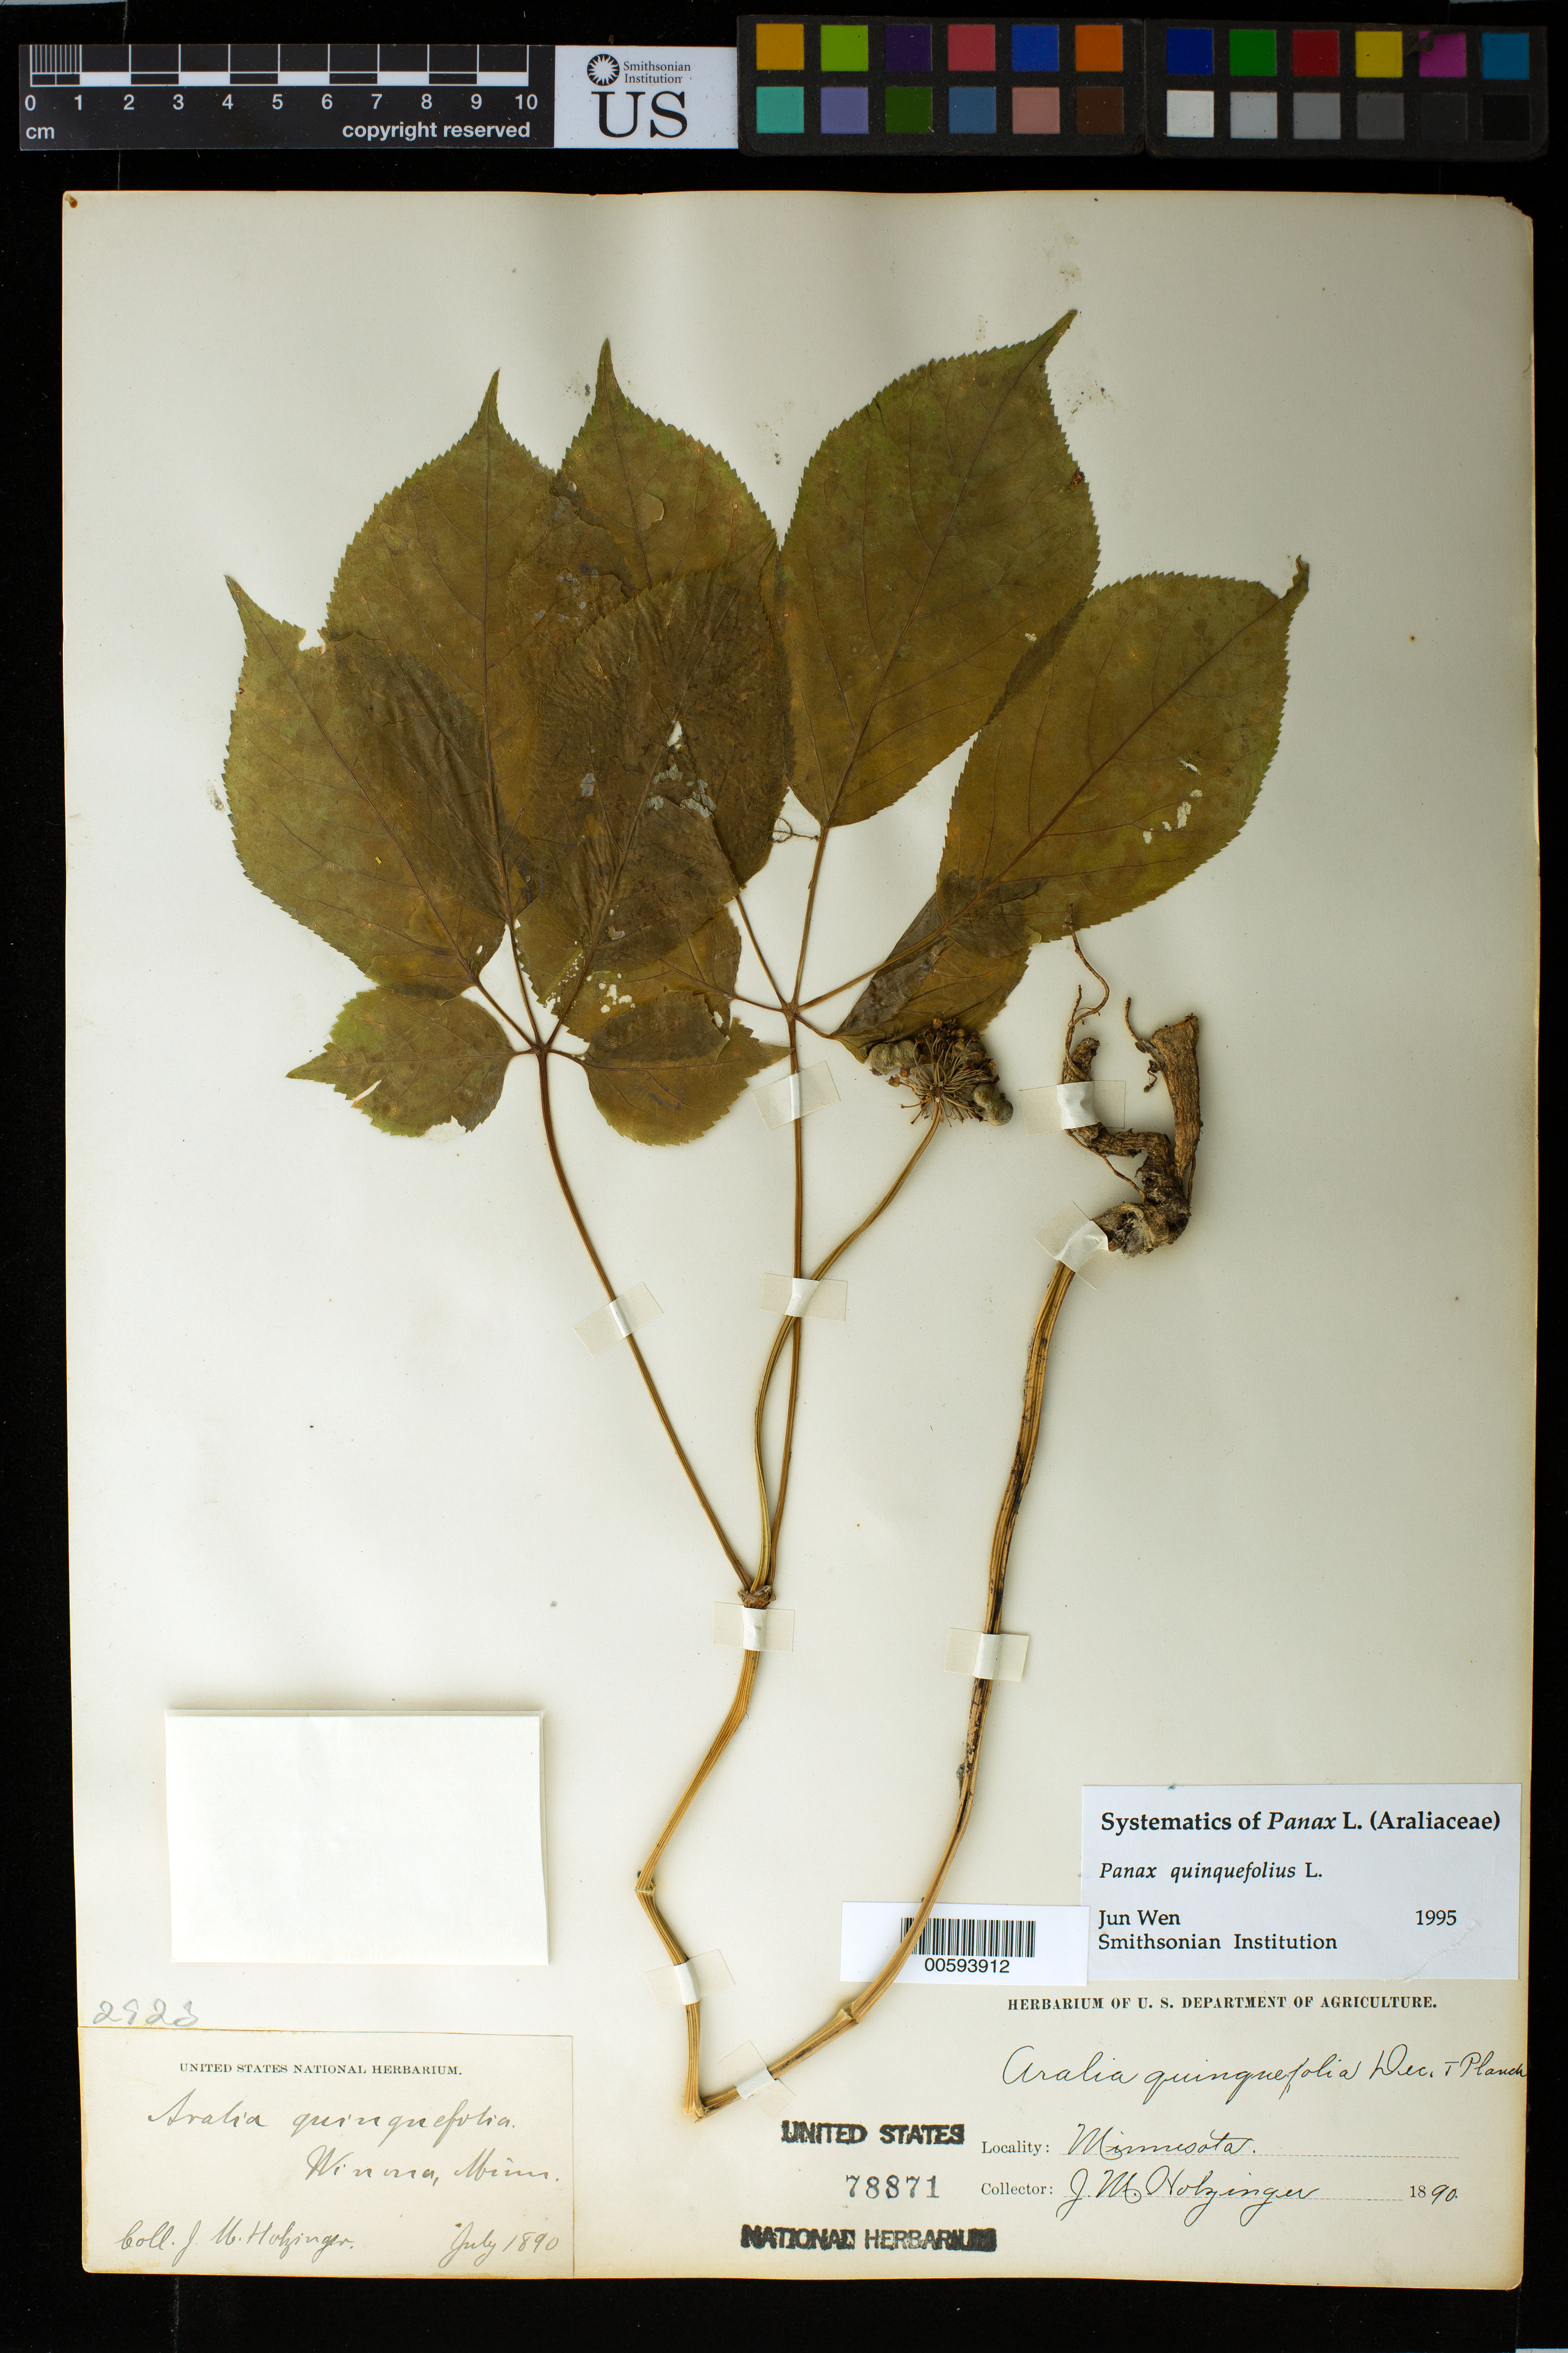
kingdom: Plantae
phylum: Tracheophyta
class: Magnoliopsida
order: Apiales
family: Araliaceae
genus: Panax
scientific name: Panax quinquefolius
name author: L.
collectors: J. M. Holzinger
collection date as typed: Jul 1890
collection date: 1890-07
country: United States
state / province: Minnesota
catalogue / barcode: US 78871